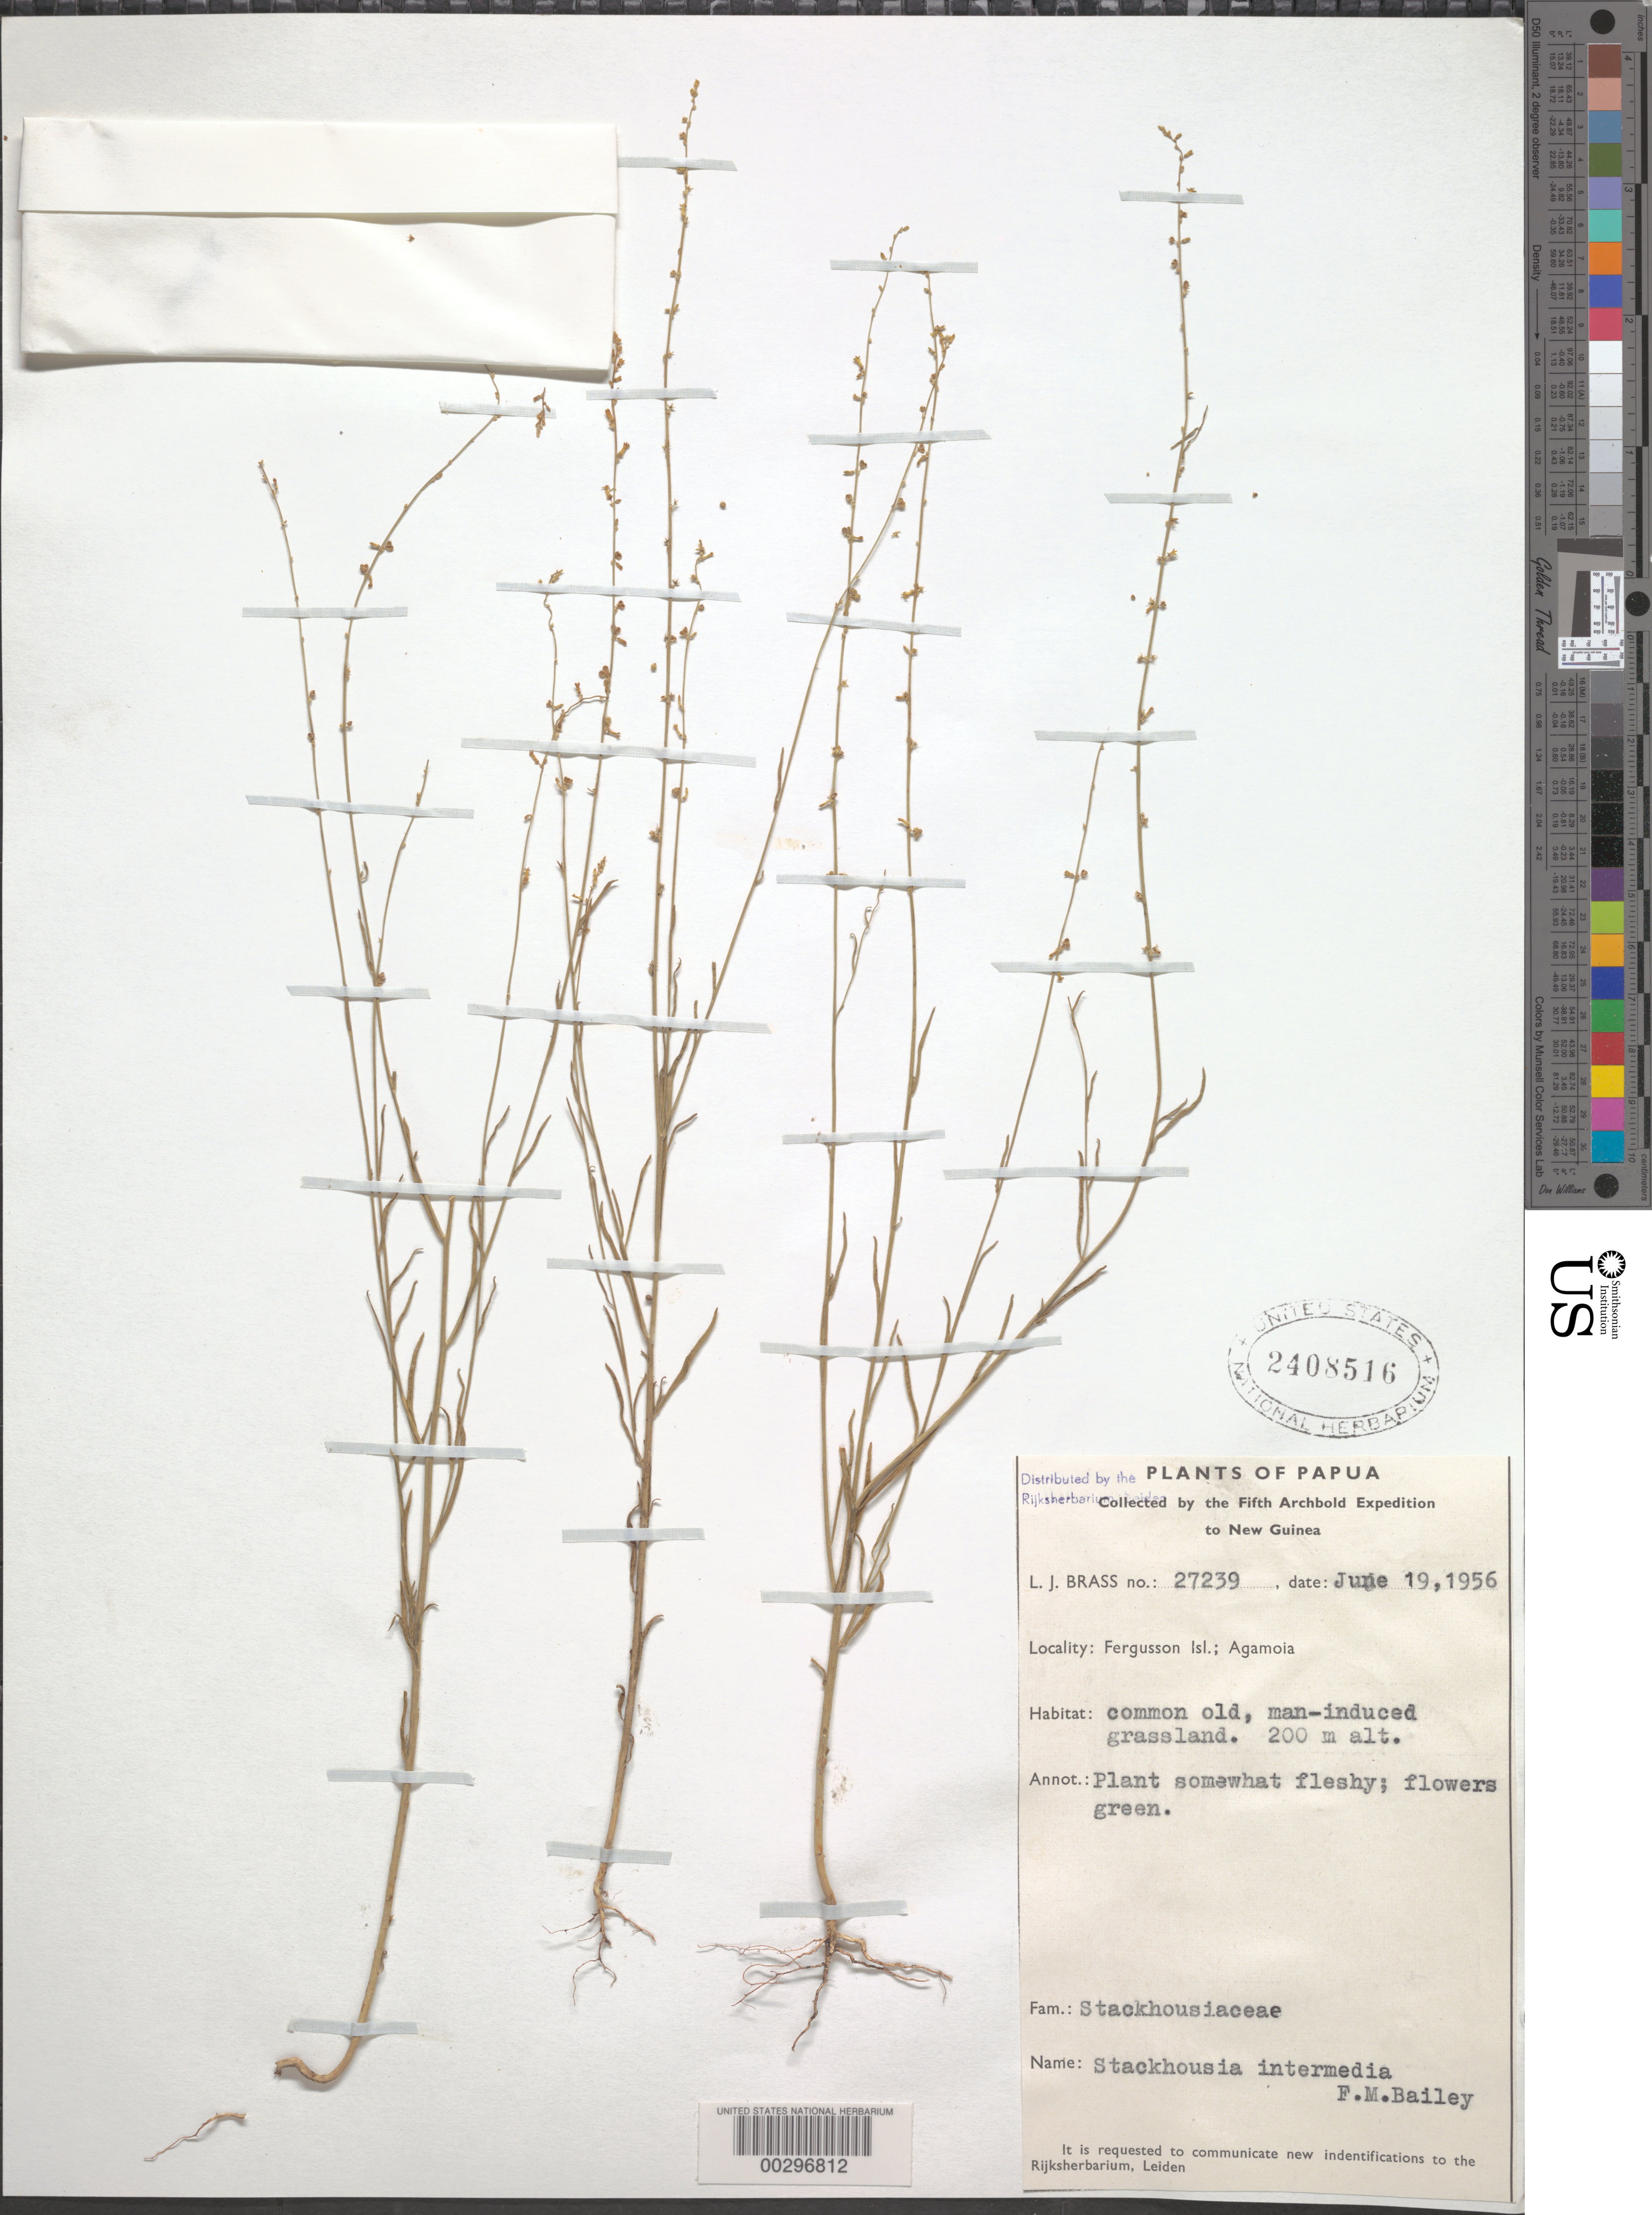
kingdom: Plantae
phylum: Tracheophyta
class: Magnoliopsida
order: Celastrales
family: Celastraceae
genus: Stackhousia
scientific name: Stackhousia intermedia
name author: F.M. Bailey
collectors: L. J. Brass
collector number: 27239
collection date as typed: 19 Jun 1956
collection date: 1956-06-19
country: Papua New Guinea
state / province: Milne Bay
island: Fergusson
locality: Agamola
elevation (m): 200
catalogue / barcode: US 2408516